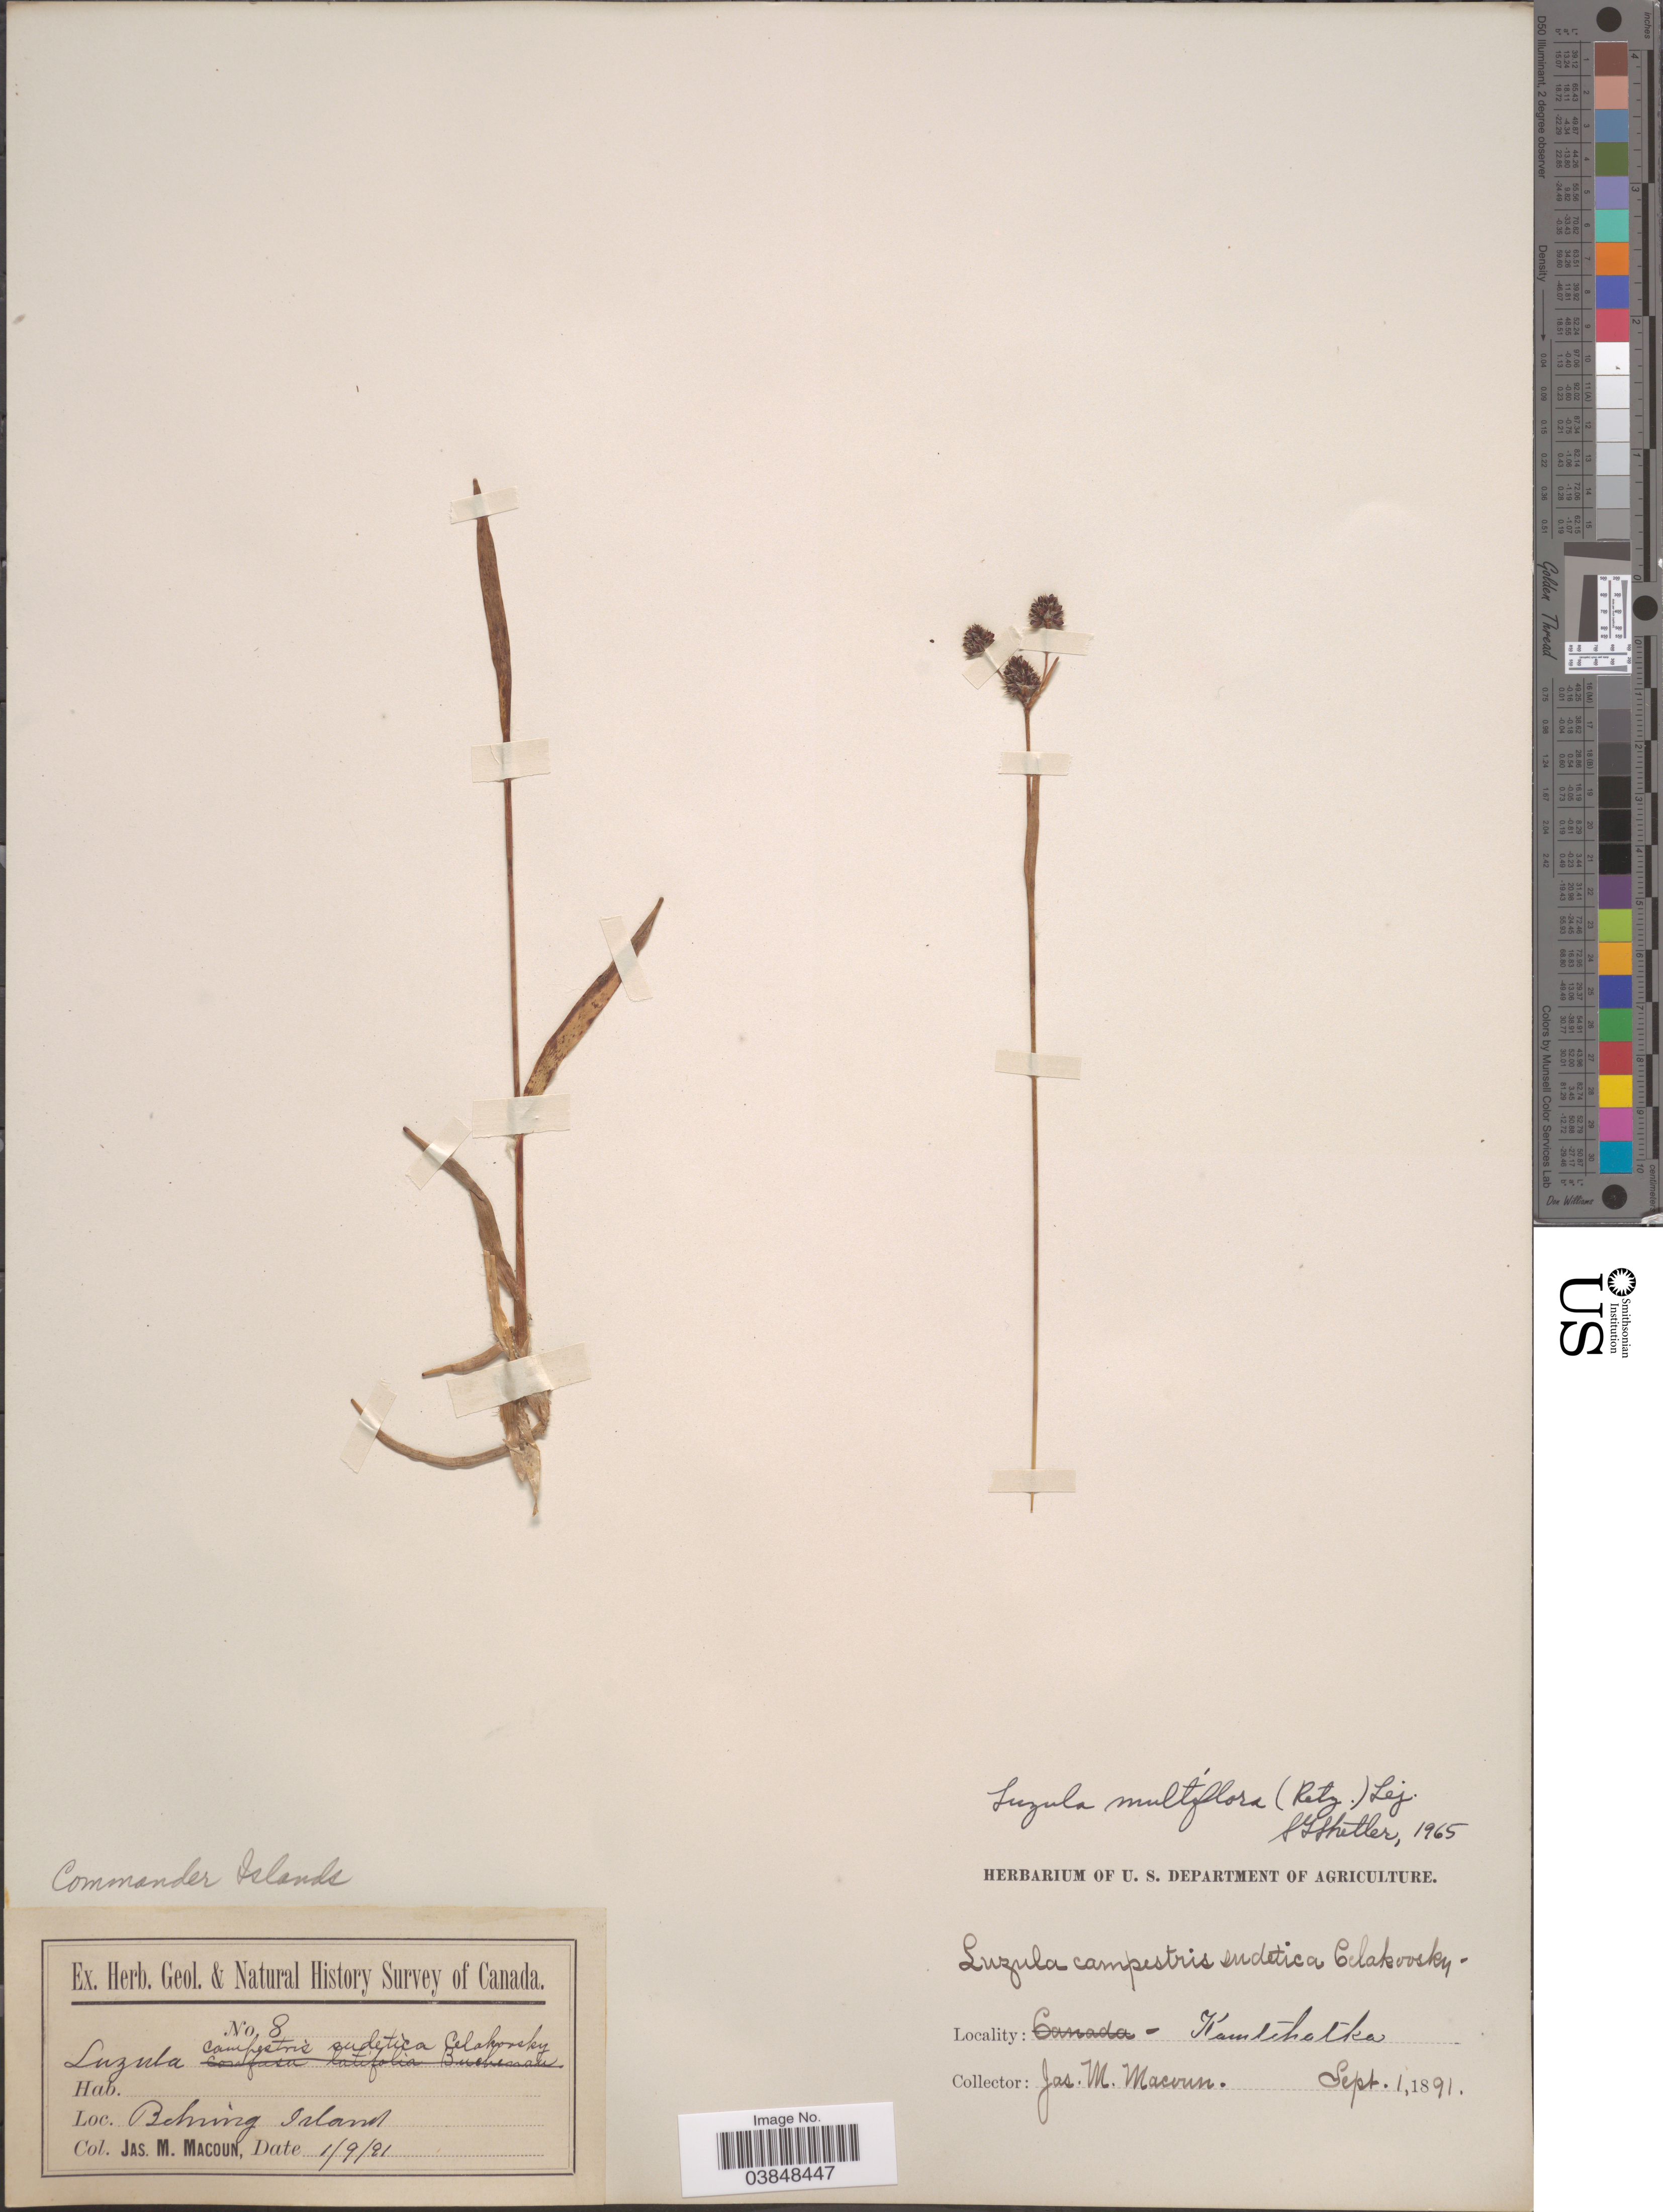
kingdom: Plantae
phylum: Tracheophyta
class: Liliopsida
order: Poales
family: Juncaceae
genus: Luzula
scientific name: Luzula multiflora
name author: (Ehrh.) Lej.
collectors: J. M. Macoun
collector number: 8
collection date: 1891-09-01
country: Russian Federation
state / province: Kamchatka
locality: Commander Islands. Behring Island. Kamtchatka.